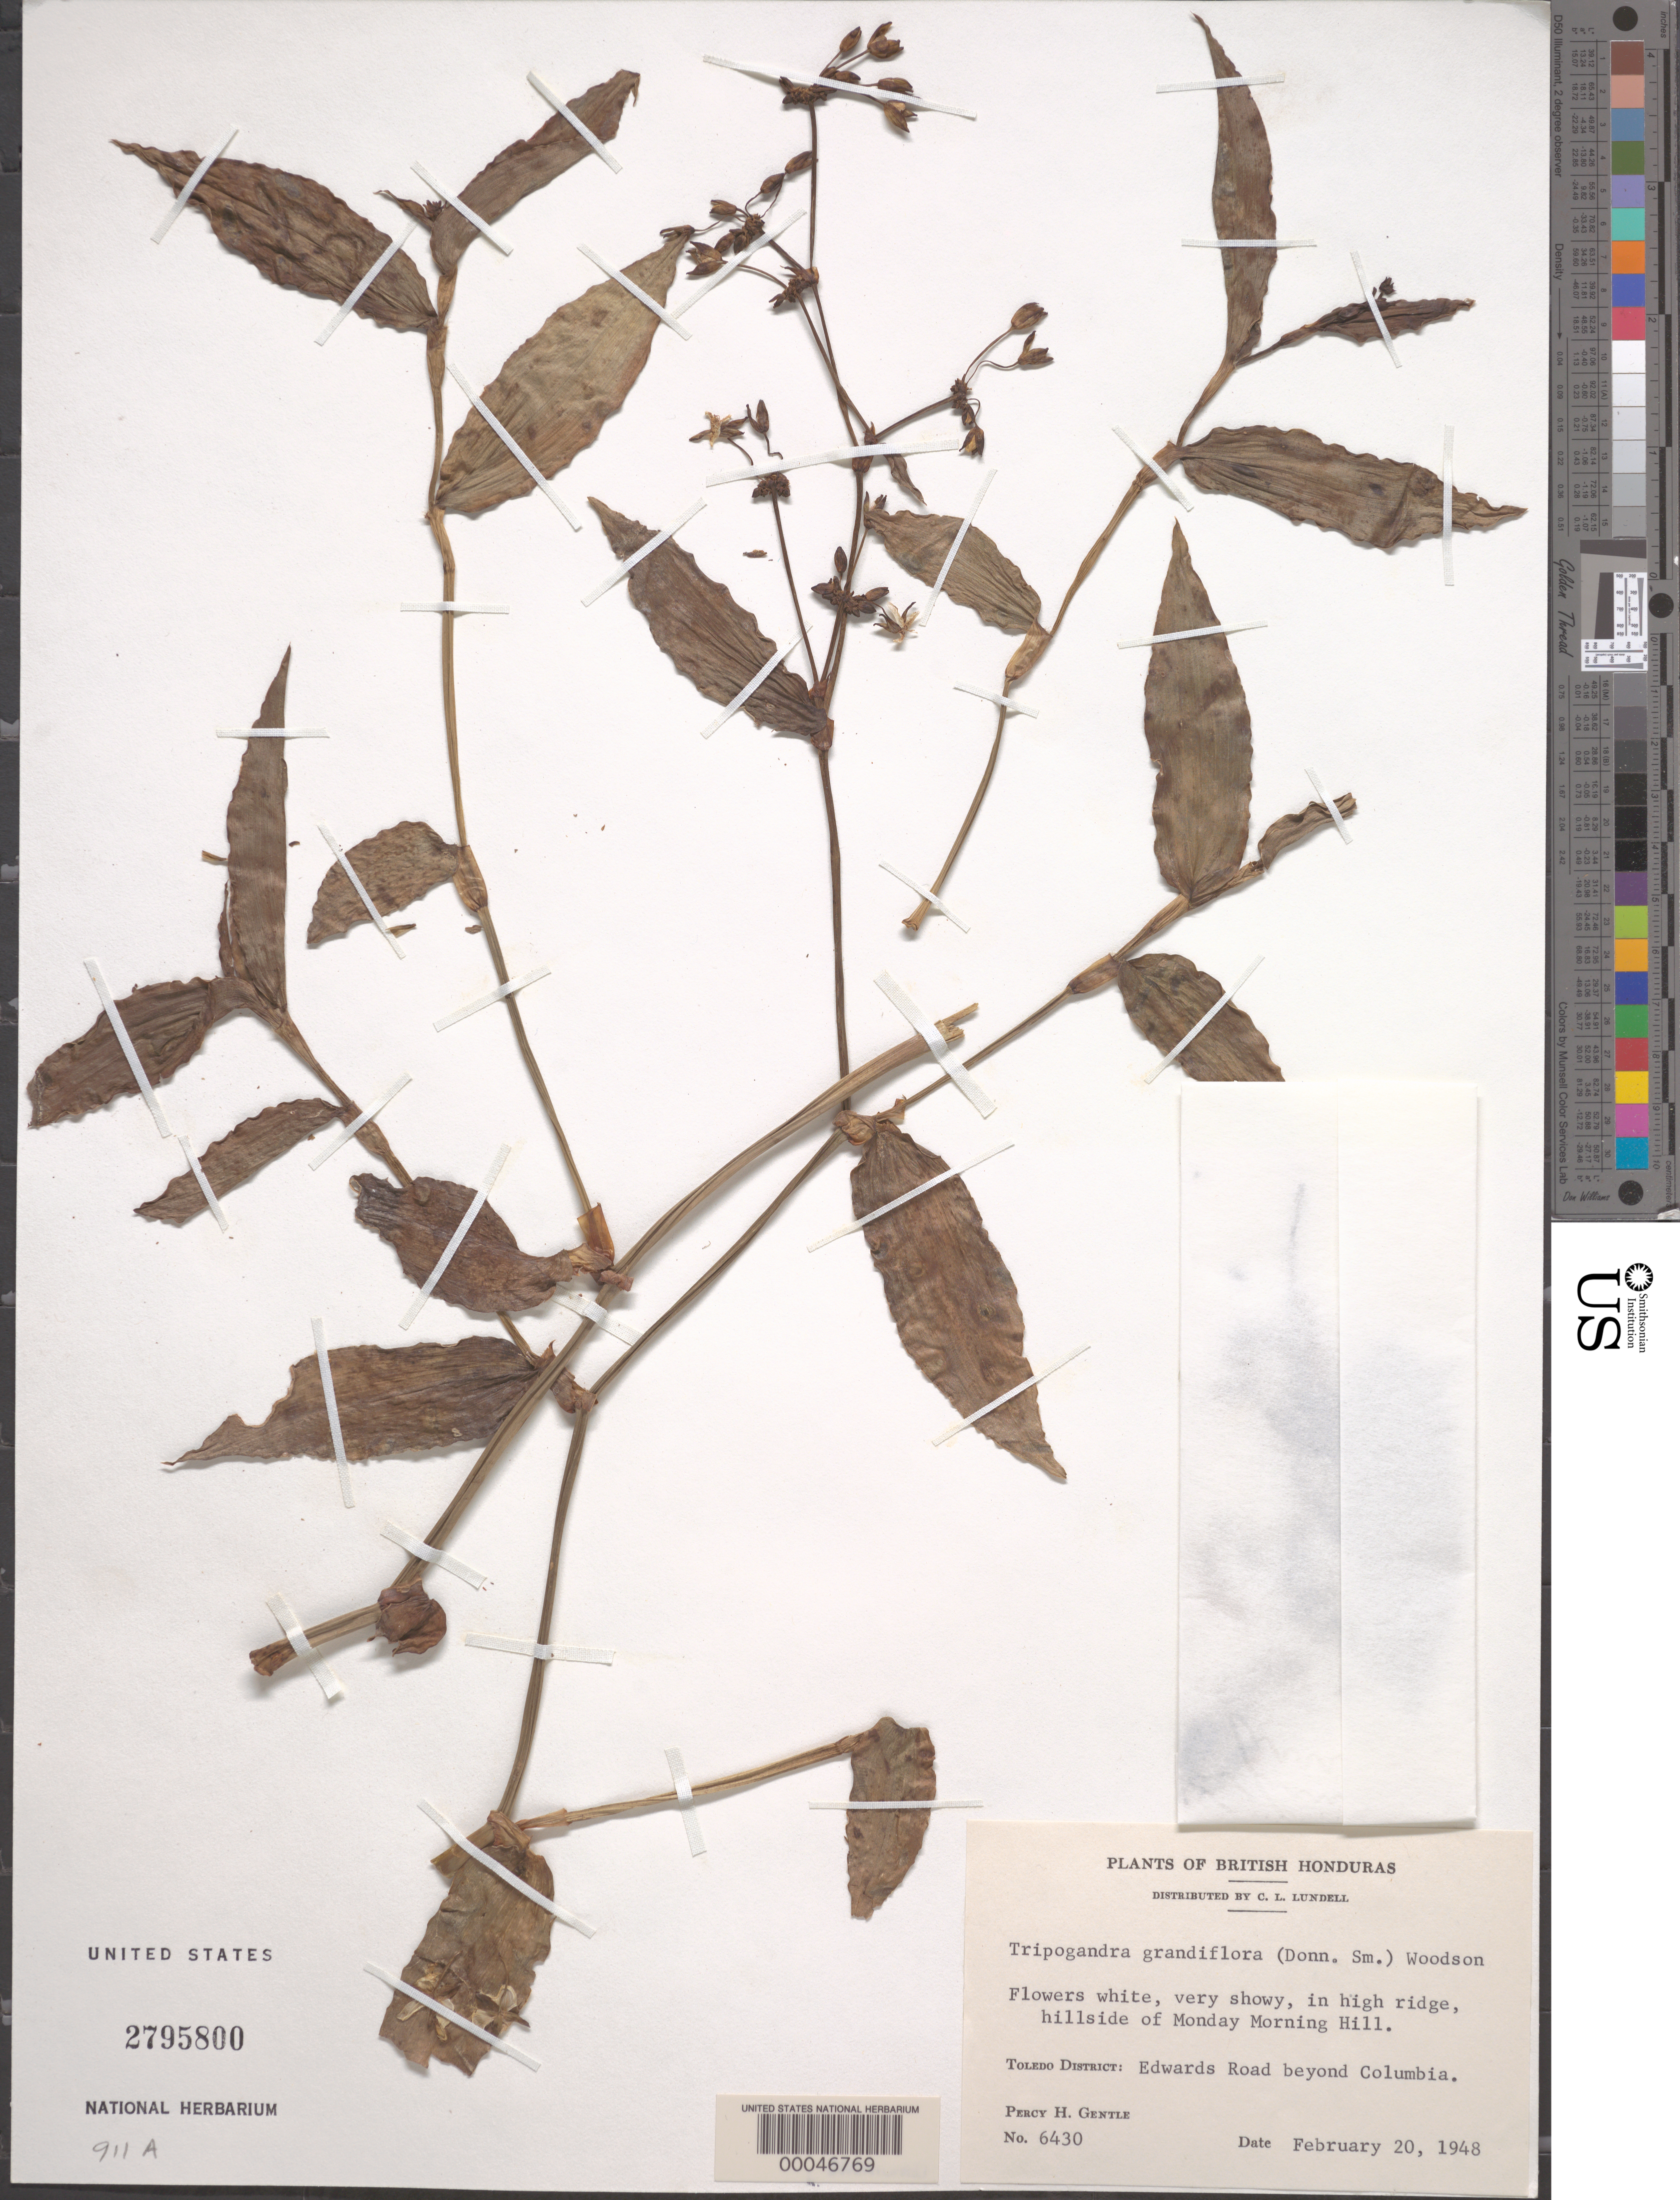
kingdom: Plantae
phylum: Tracheophyta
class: Liliopsida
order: Commelinales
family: Commelinaceae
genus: Tripogandra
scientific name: Tripogandra grandiflora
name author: (Donn. Sm.) Woodson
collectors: P. H. Gentle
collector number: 6430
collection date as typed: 20 Feb 1948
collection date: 1948-02-20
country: Belize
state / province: Toledo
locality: Edwards Rd. beyond Columbia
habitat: Hillside ridge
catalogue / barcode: US 2795800